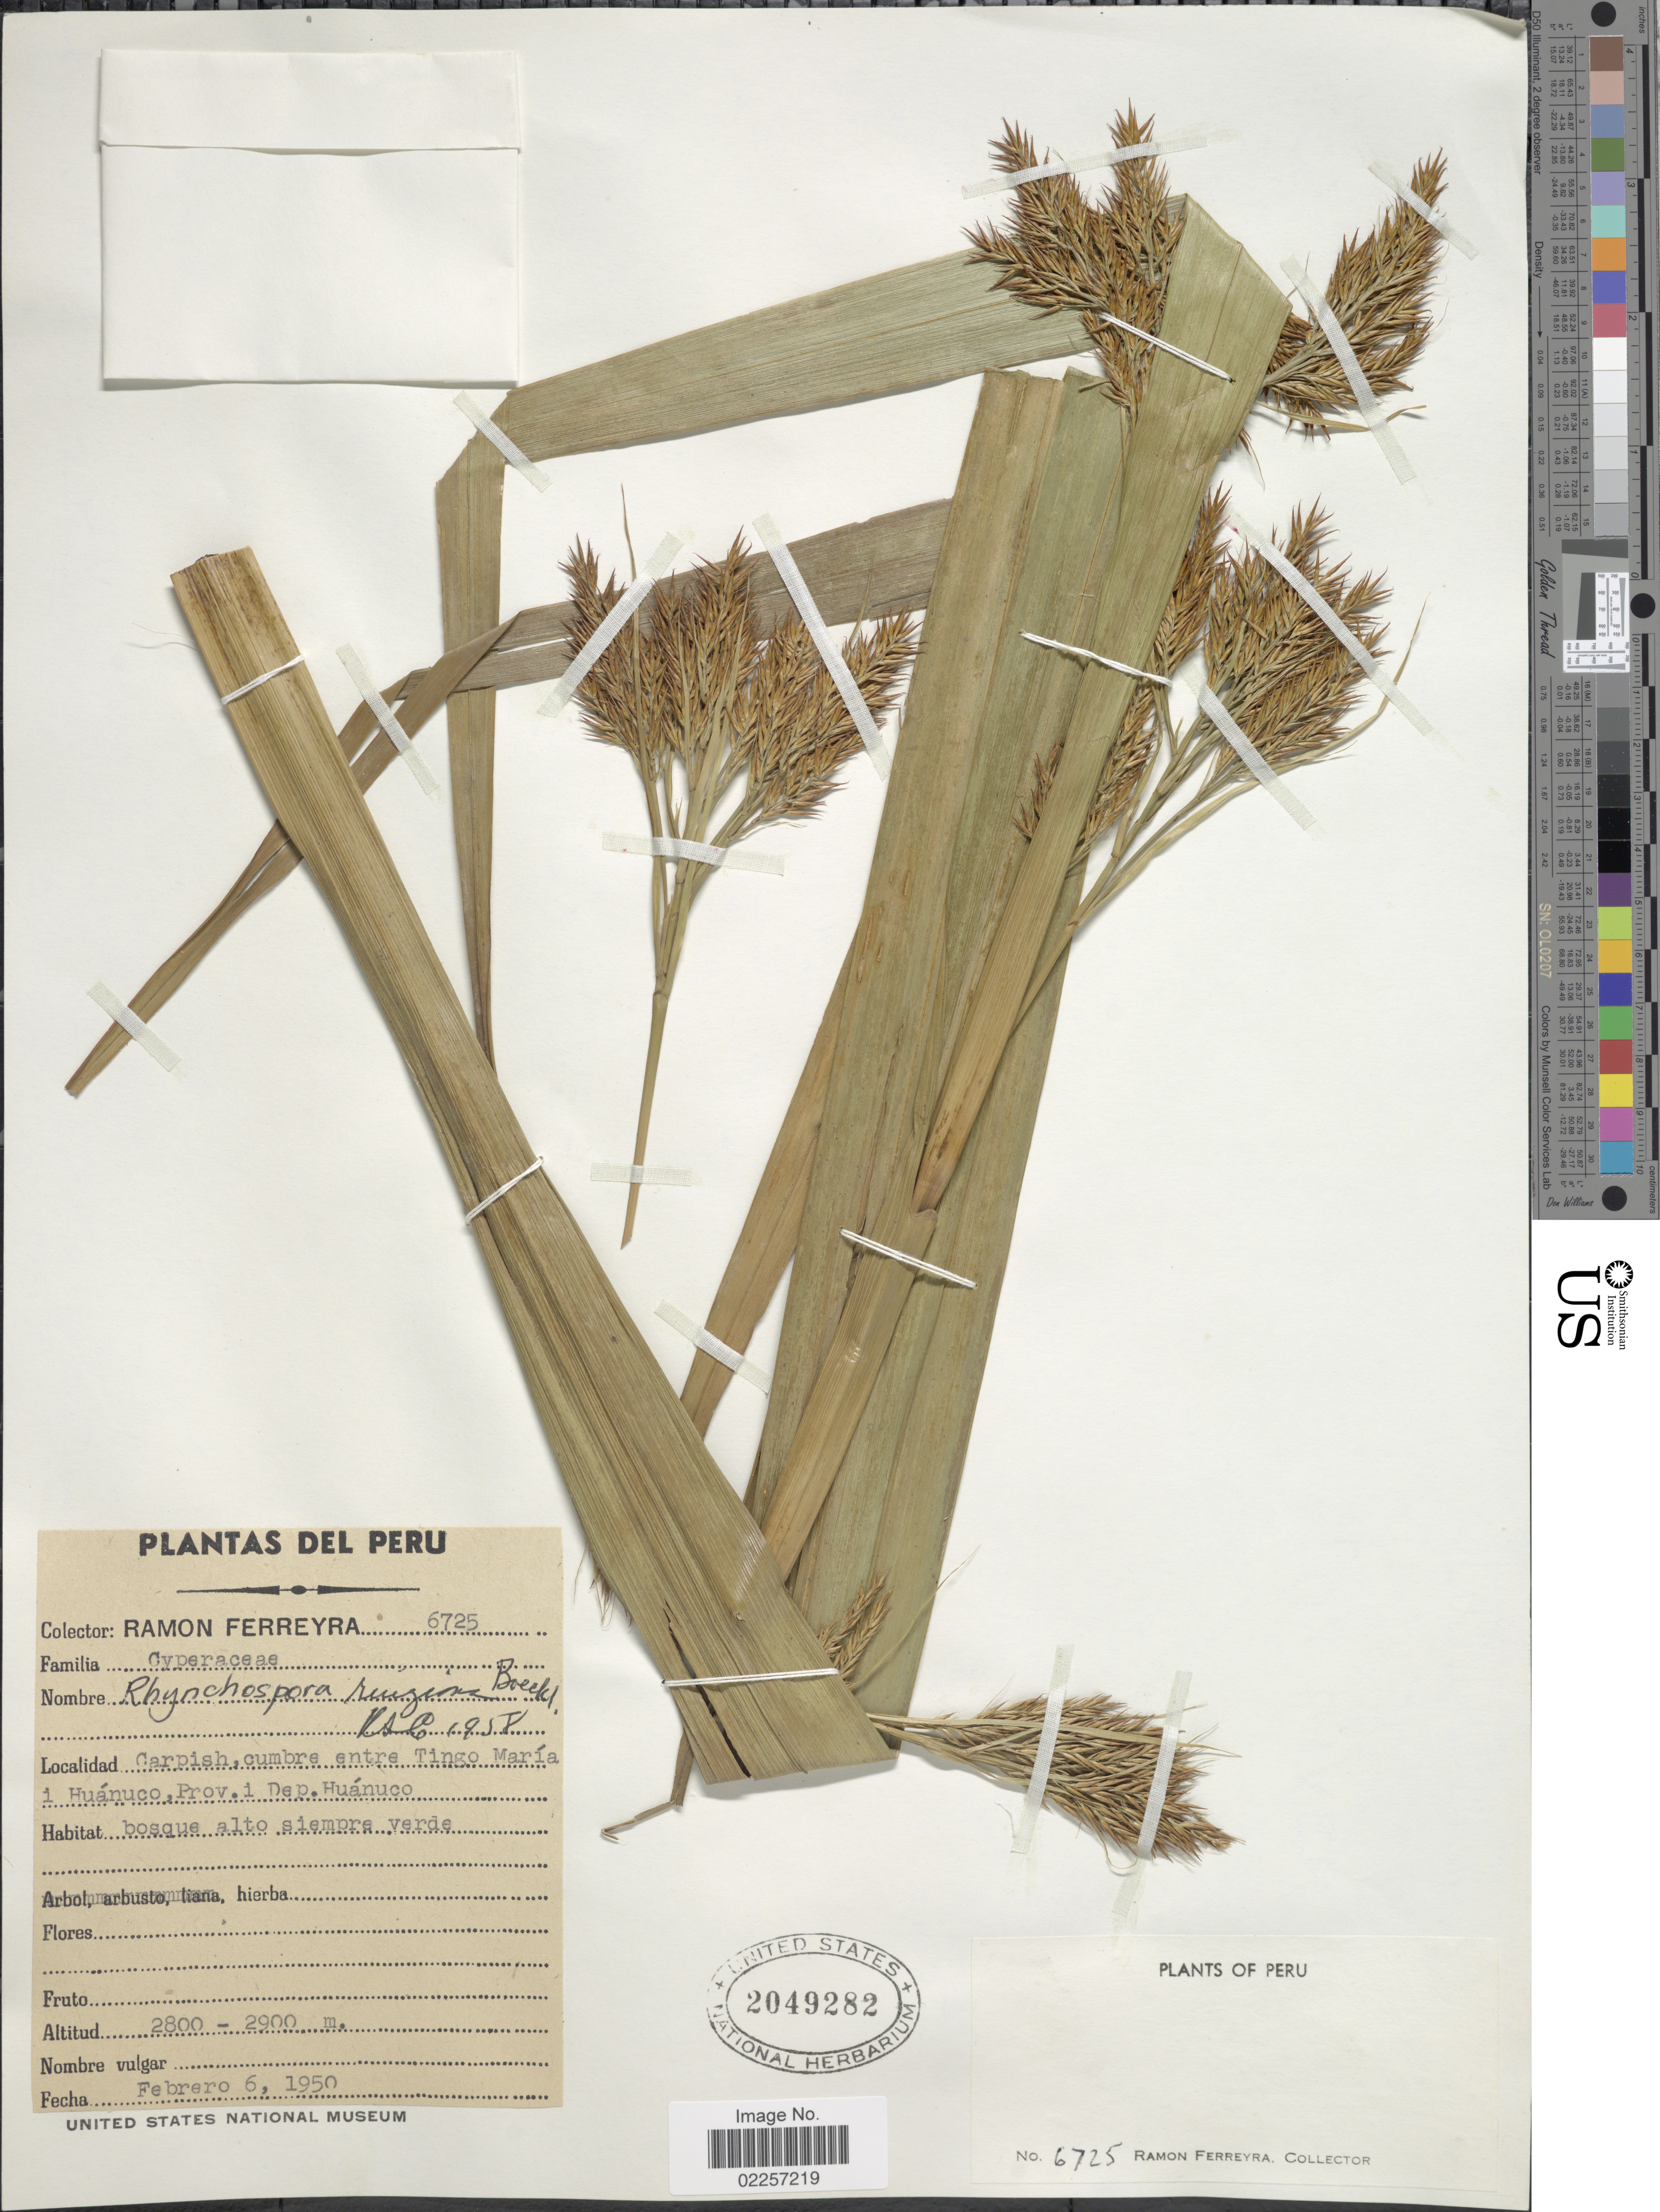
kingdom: Plantae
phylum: Tracheophyta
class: Liliopsida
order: Poales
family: Cyperaceae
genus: Rhynchospora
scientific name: Rhynchospora ruiziana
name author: Boeckeler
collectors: R. A. Ferreyra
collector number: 6725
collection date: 1950-02-06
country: Peru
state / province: Huánuco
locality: Garpish, cumbre entre Tingo Maria i Huanuco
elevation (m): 2800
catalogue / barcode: US 20049282